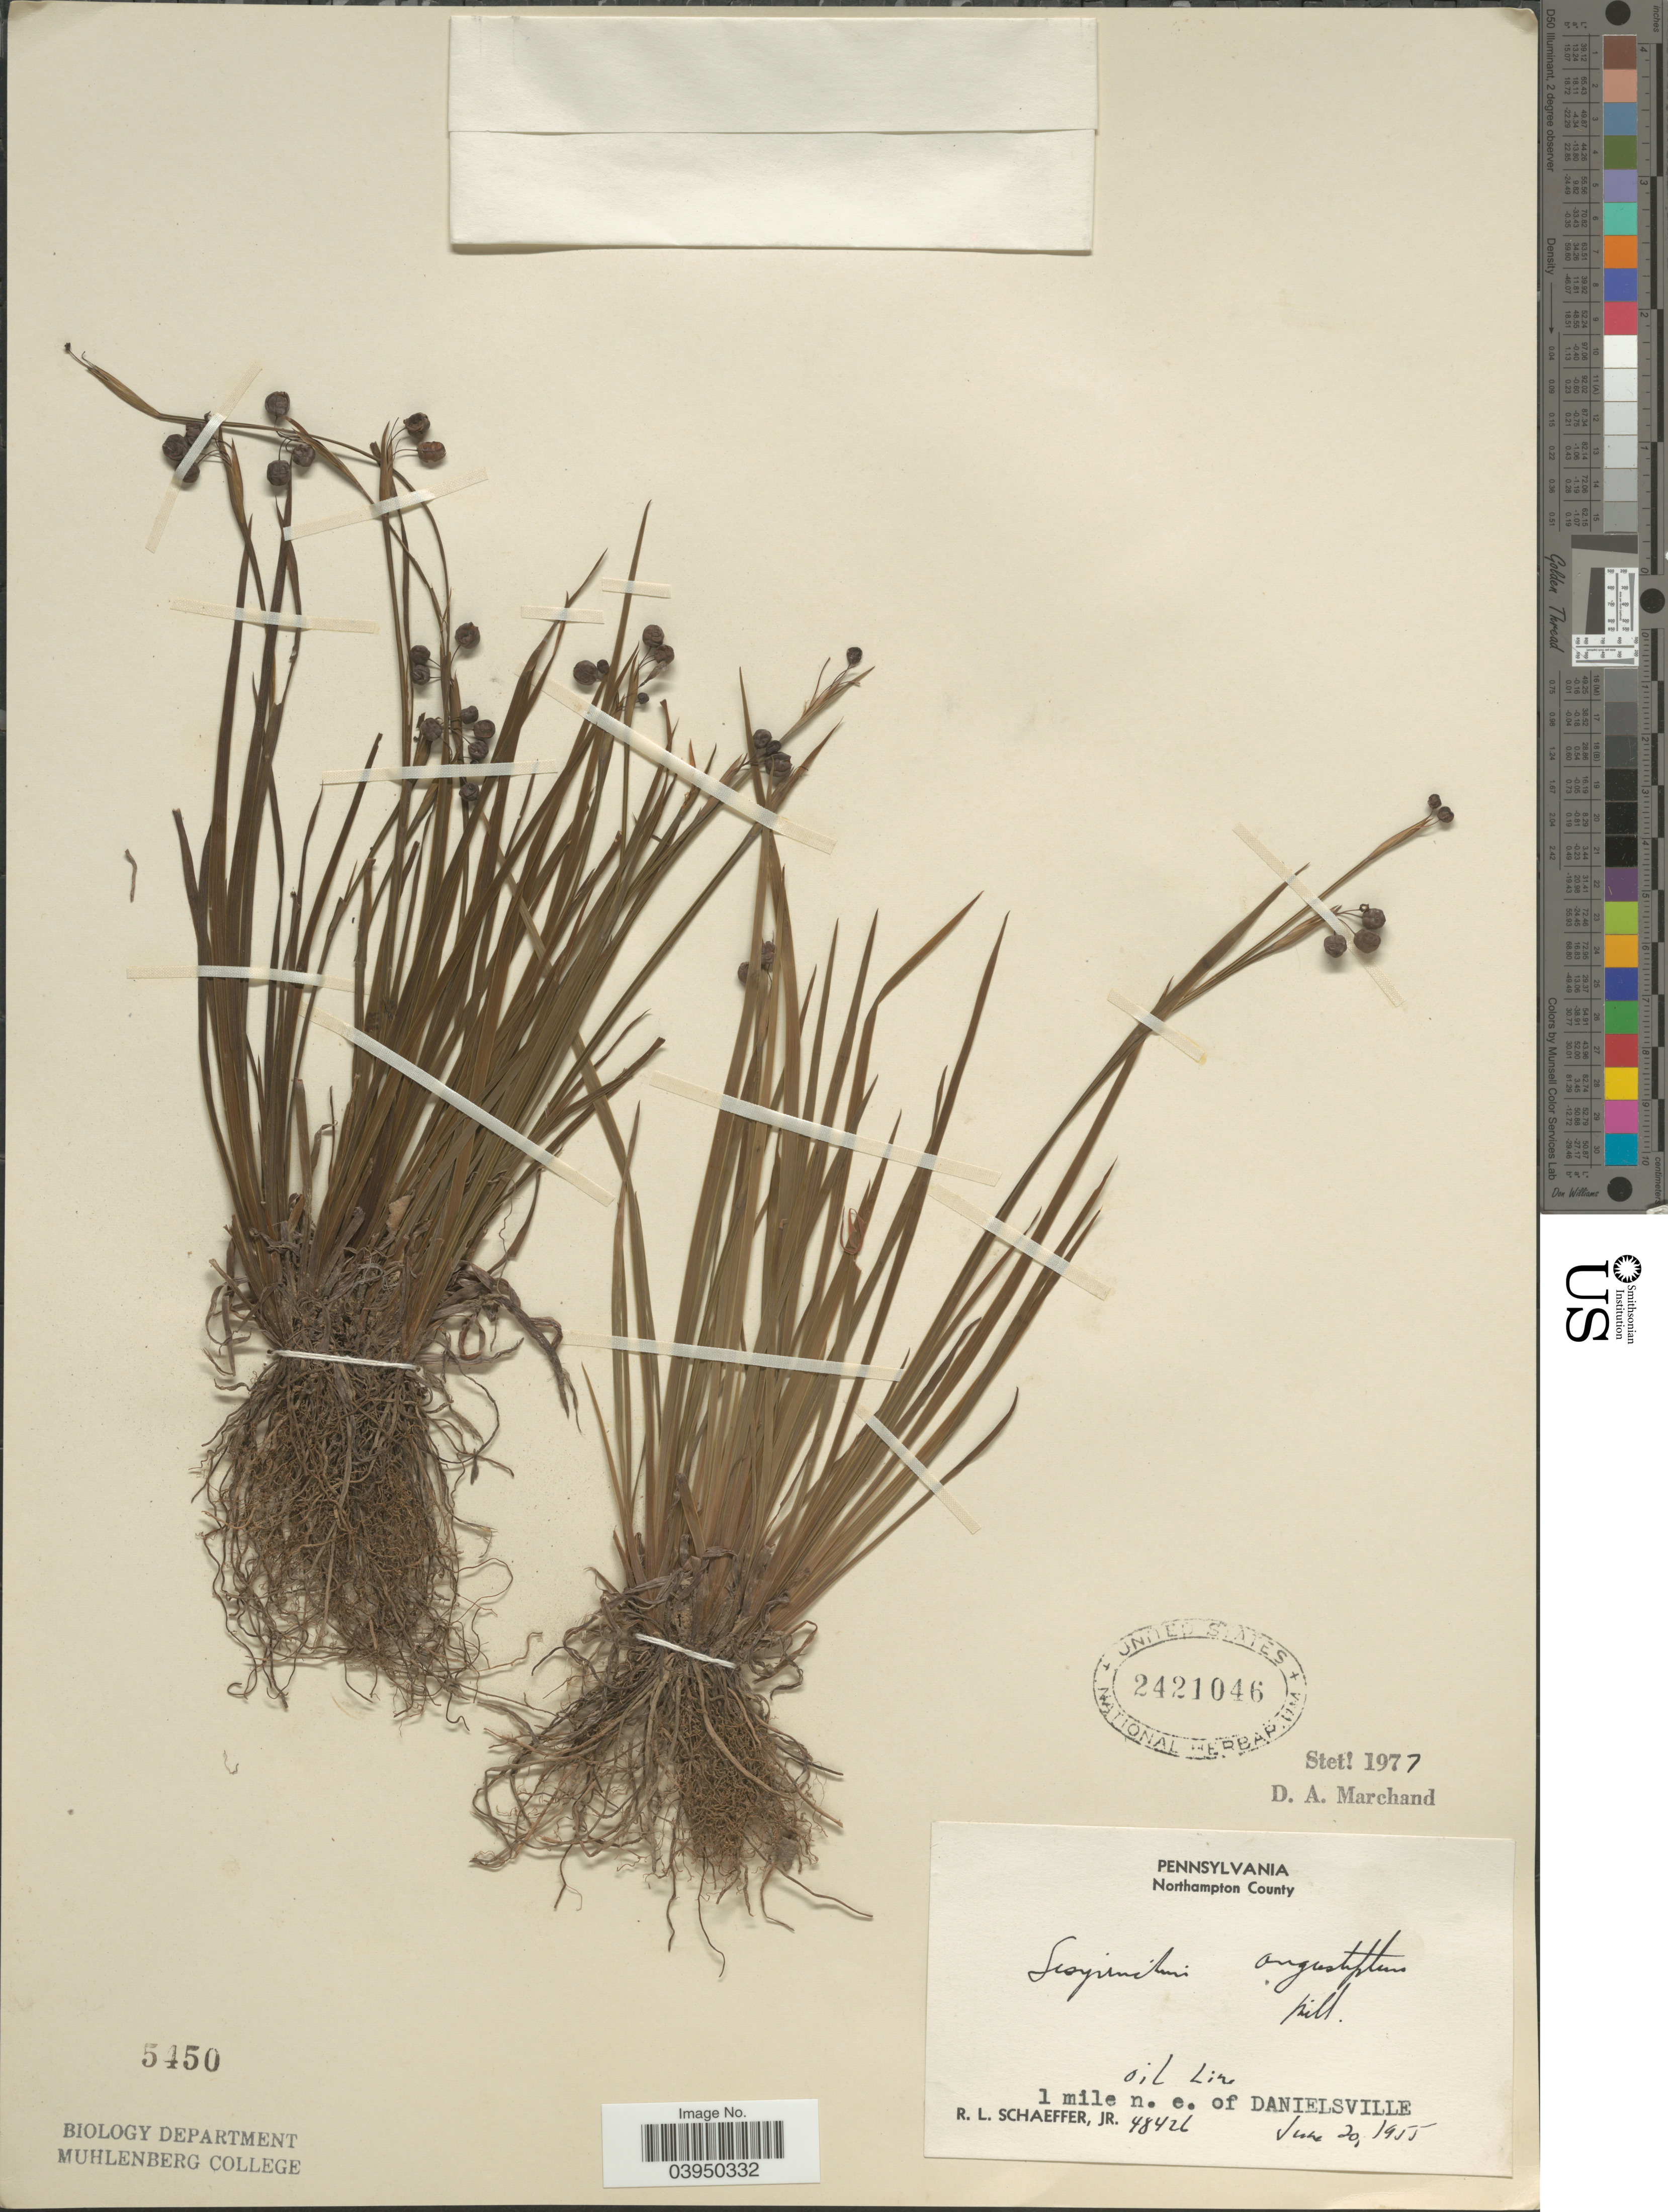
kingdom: Plantae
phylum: Tracheophyta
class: Liliopsida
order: Asparagales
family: Iridaceae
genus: Sisyrinchium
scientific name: Sisyrinchium angustifolium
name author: Mill.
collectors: R. L. Schaeffer Jr.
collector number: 48426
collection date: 1955-06-20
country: United States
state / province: Pennsylvania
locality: Northampton County. 1 mile n. e. of Danielsville.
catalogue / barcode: US 2421046